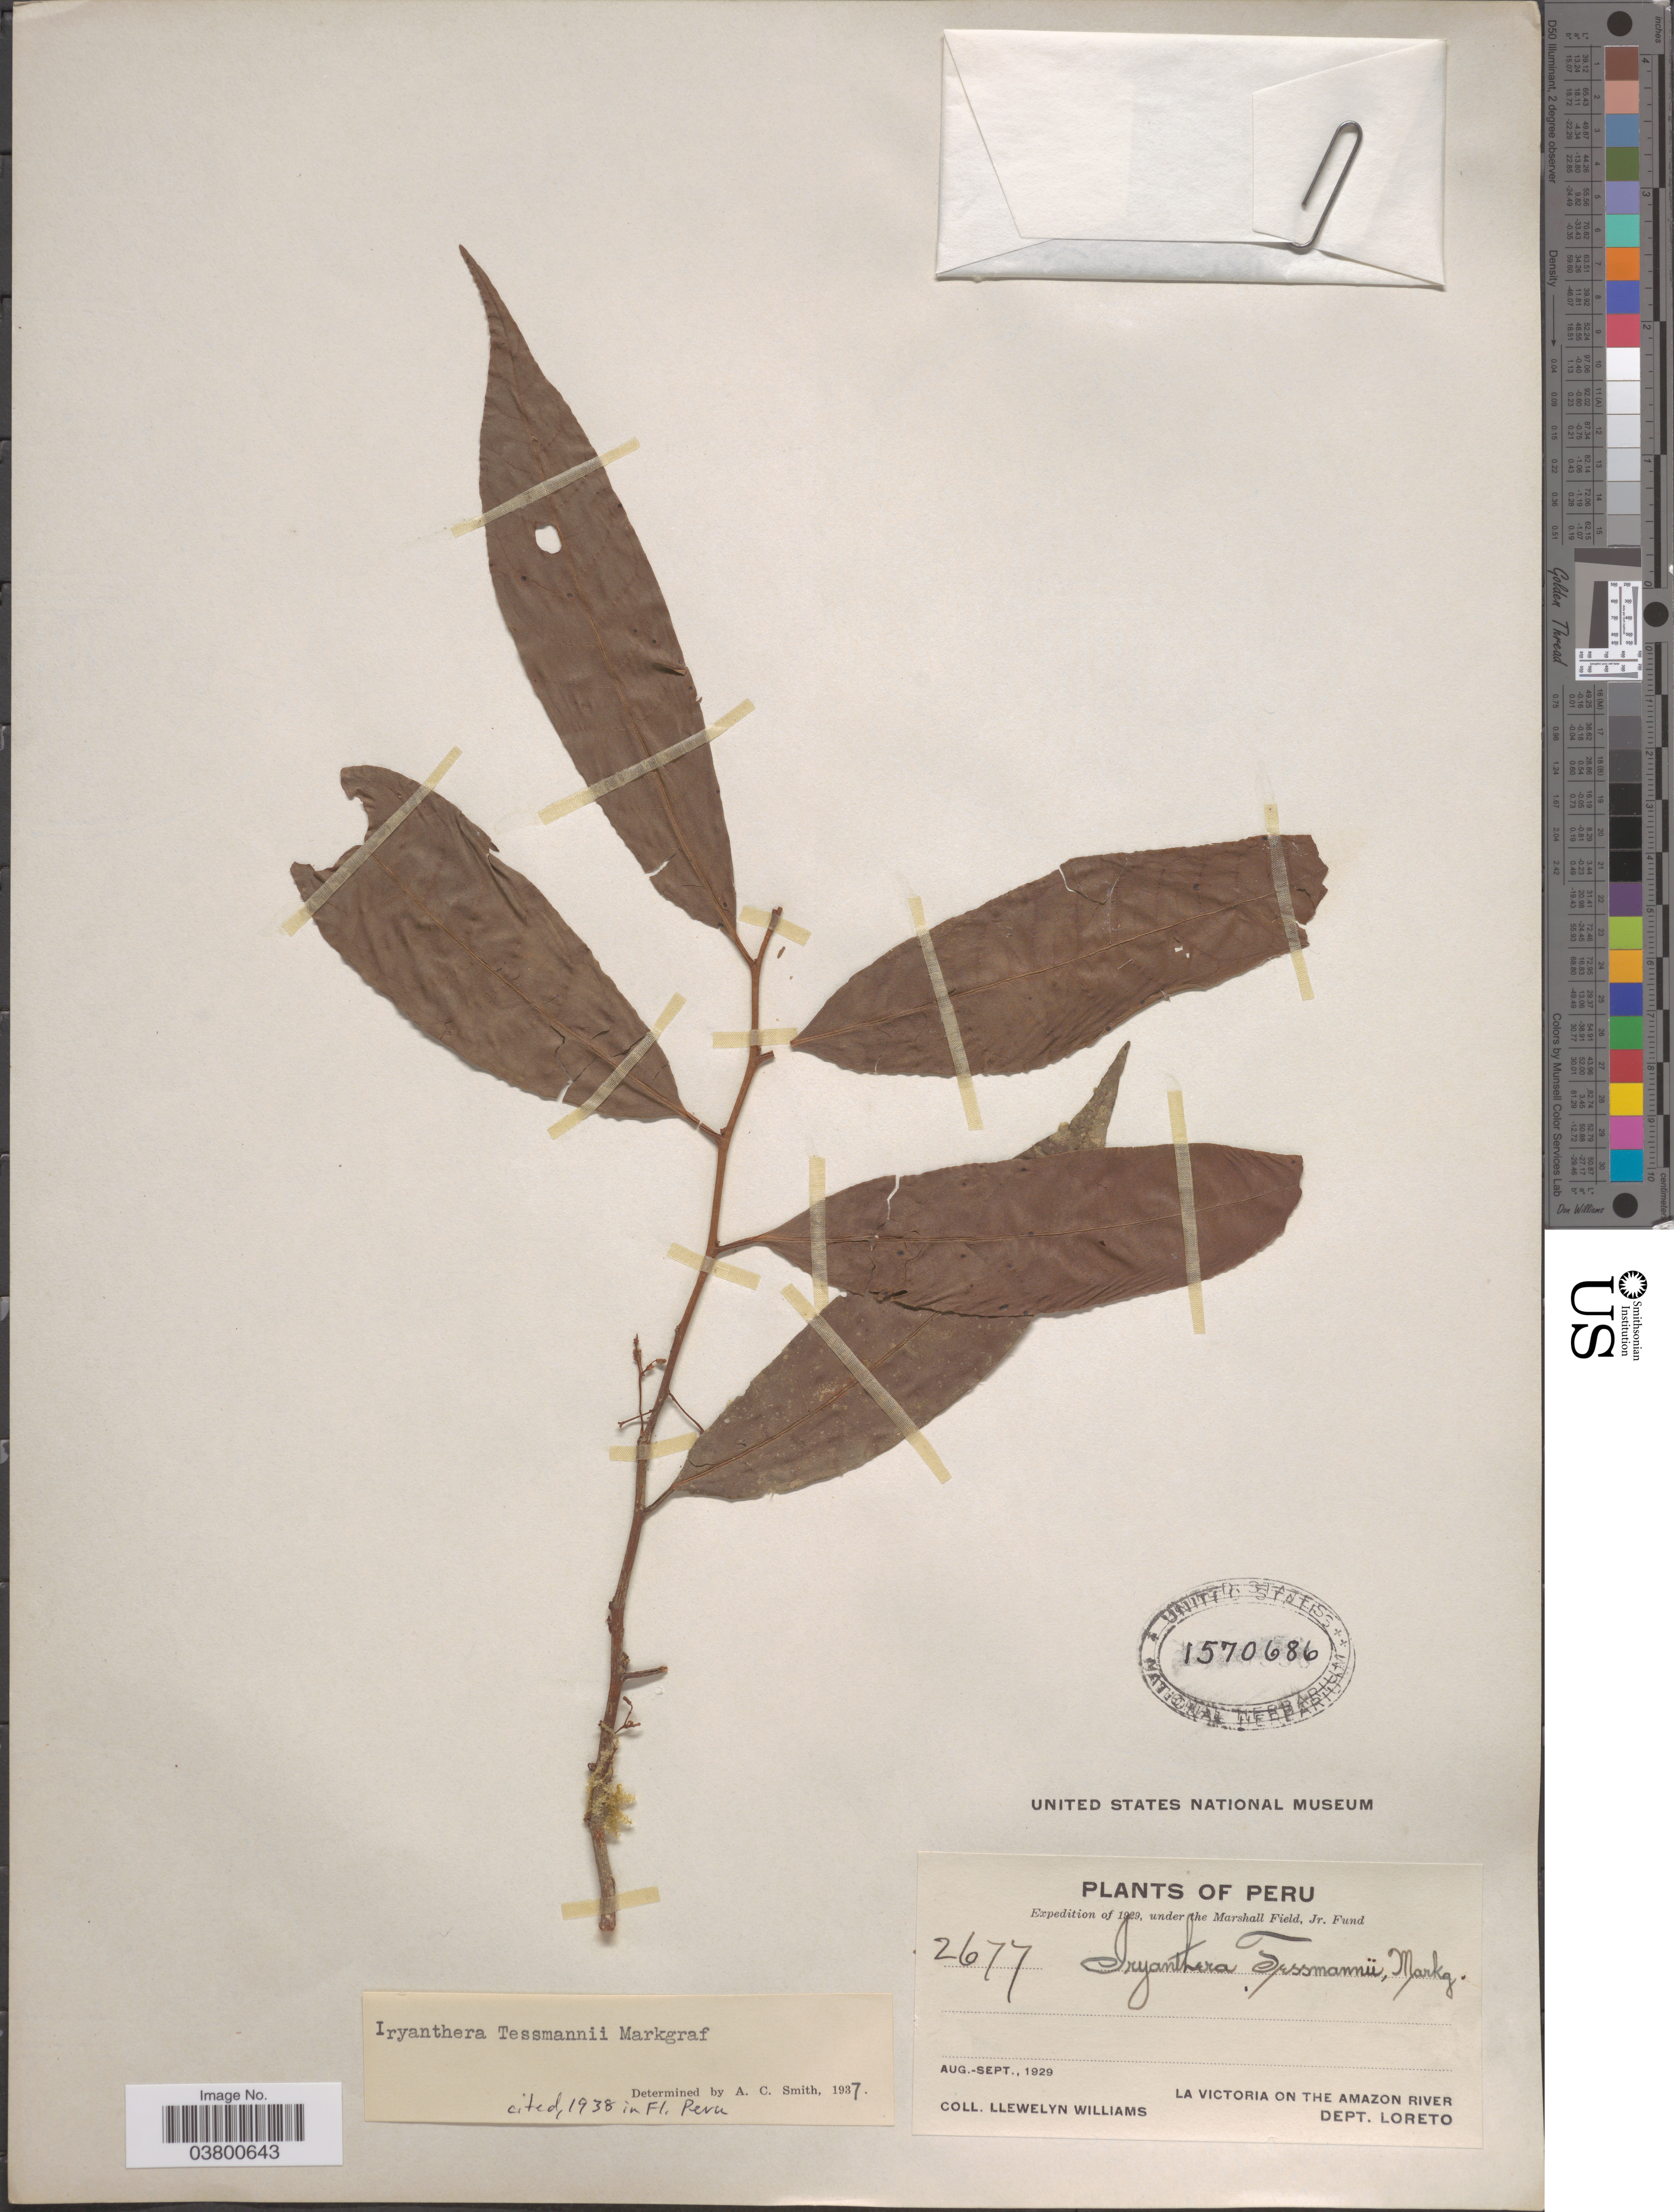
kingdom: Plantae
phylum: Tracheophyta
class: Magnoliopsida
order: Magnoliales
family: Myristicaceae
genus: Iryanthera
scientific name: Iryanthera tessmannii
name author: Markgr.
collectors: Ll. Williams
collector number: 2677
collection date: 1929-08/1929-09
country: Peru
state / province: Loreto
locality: La Victoria on the Amazon River. Dept. Loreto.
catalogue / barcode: US 1570686